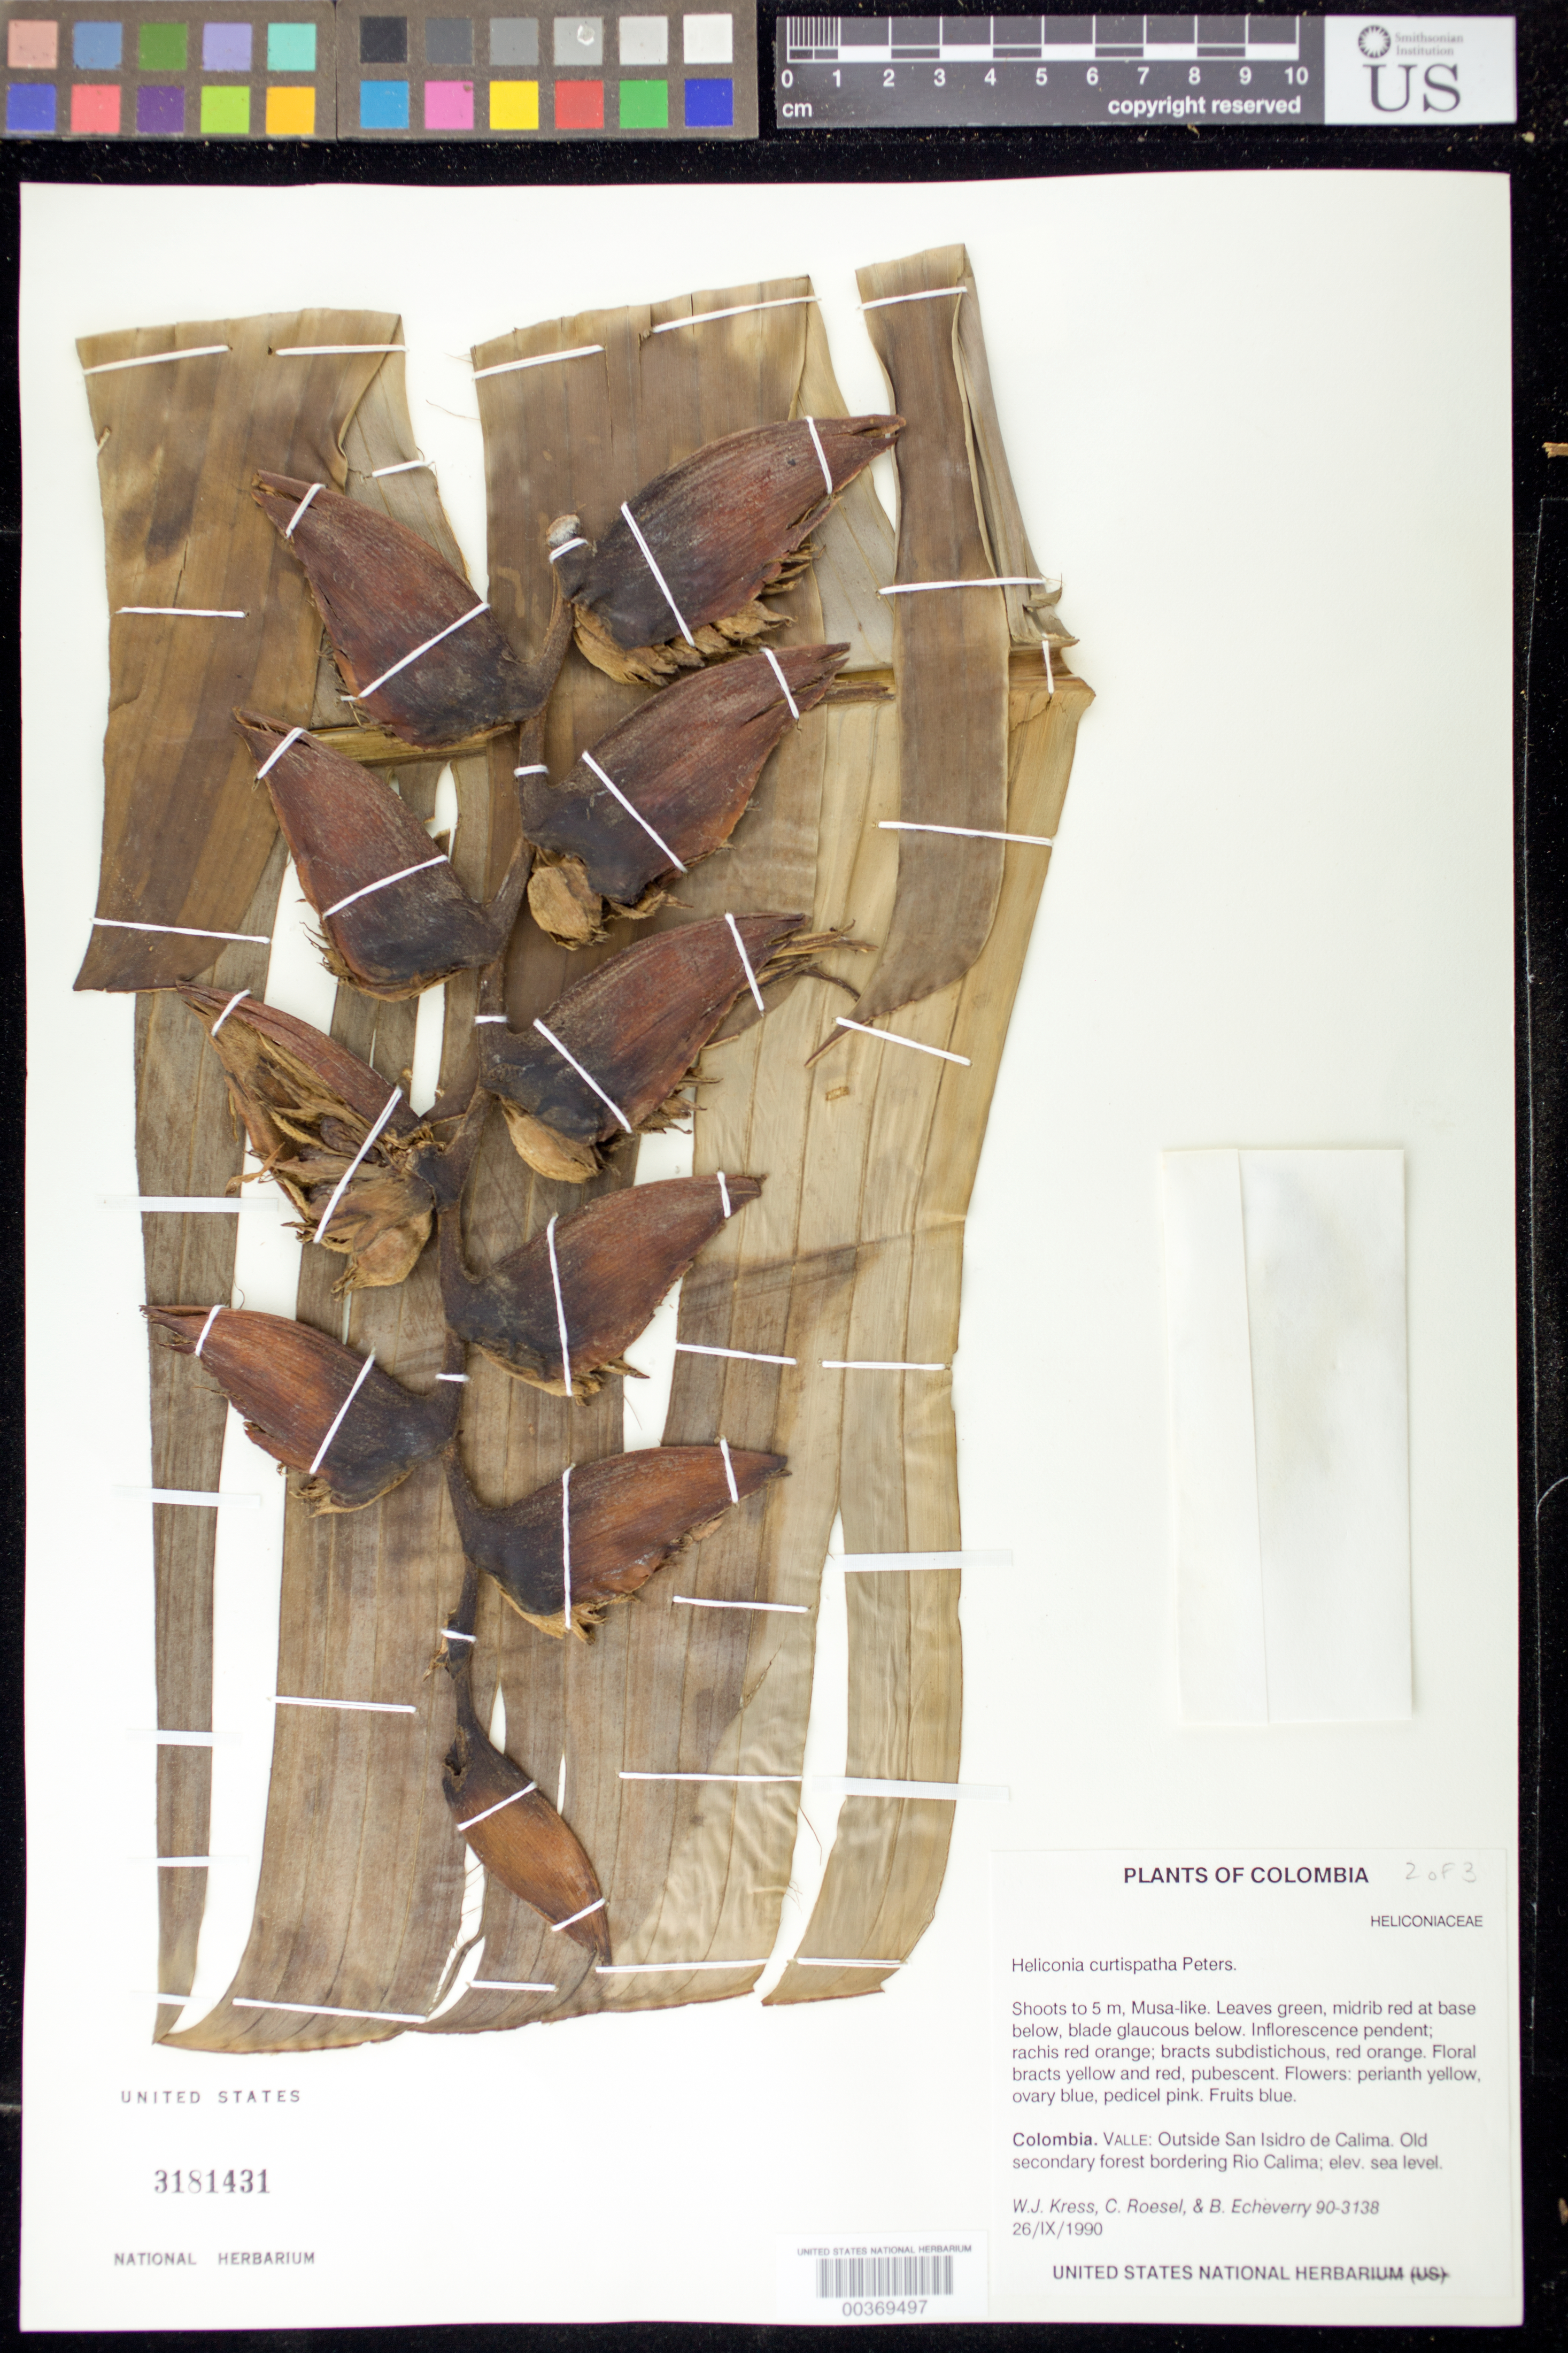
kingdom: Plantae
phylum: Tracheophyta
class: Liliopsida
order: Zingiberales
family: Heliconiaceae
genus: Heliconia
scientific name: Heliconia curtispatha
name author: Petersen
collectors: W. J. Kress, C. S. Roesel & B. Echeverry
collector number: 90-3138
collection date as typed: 26 Sep 1990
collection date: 1990-09-26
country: Colombia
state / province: Valle del Cauca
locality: Valle: outside San Isidro de Calima, sea level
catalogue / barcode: US 3181431